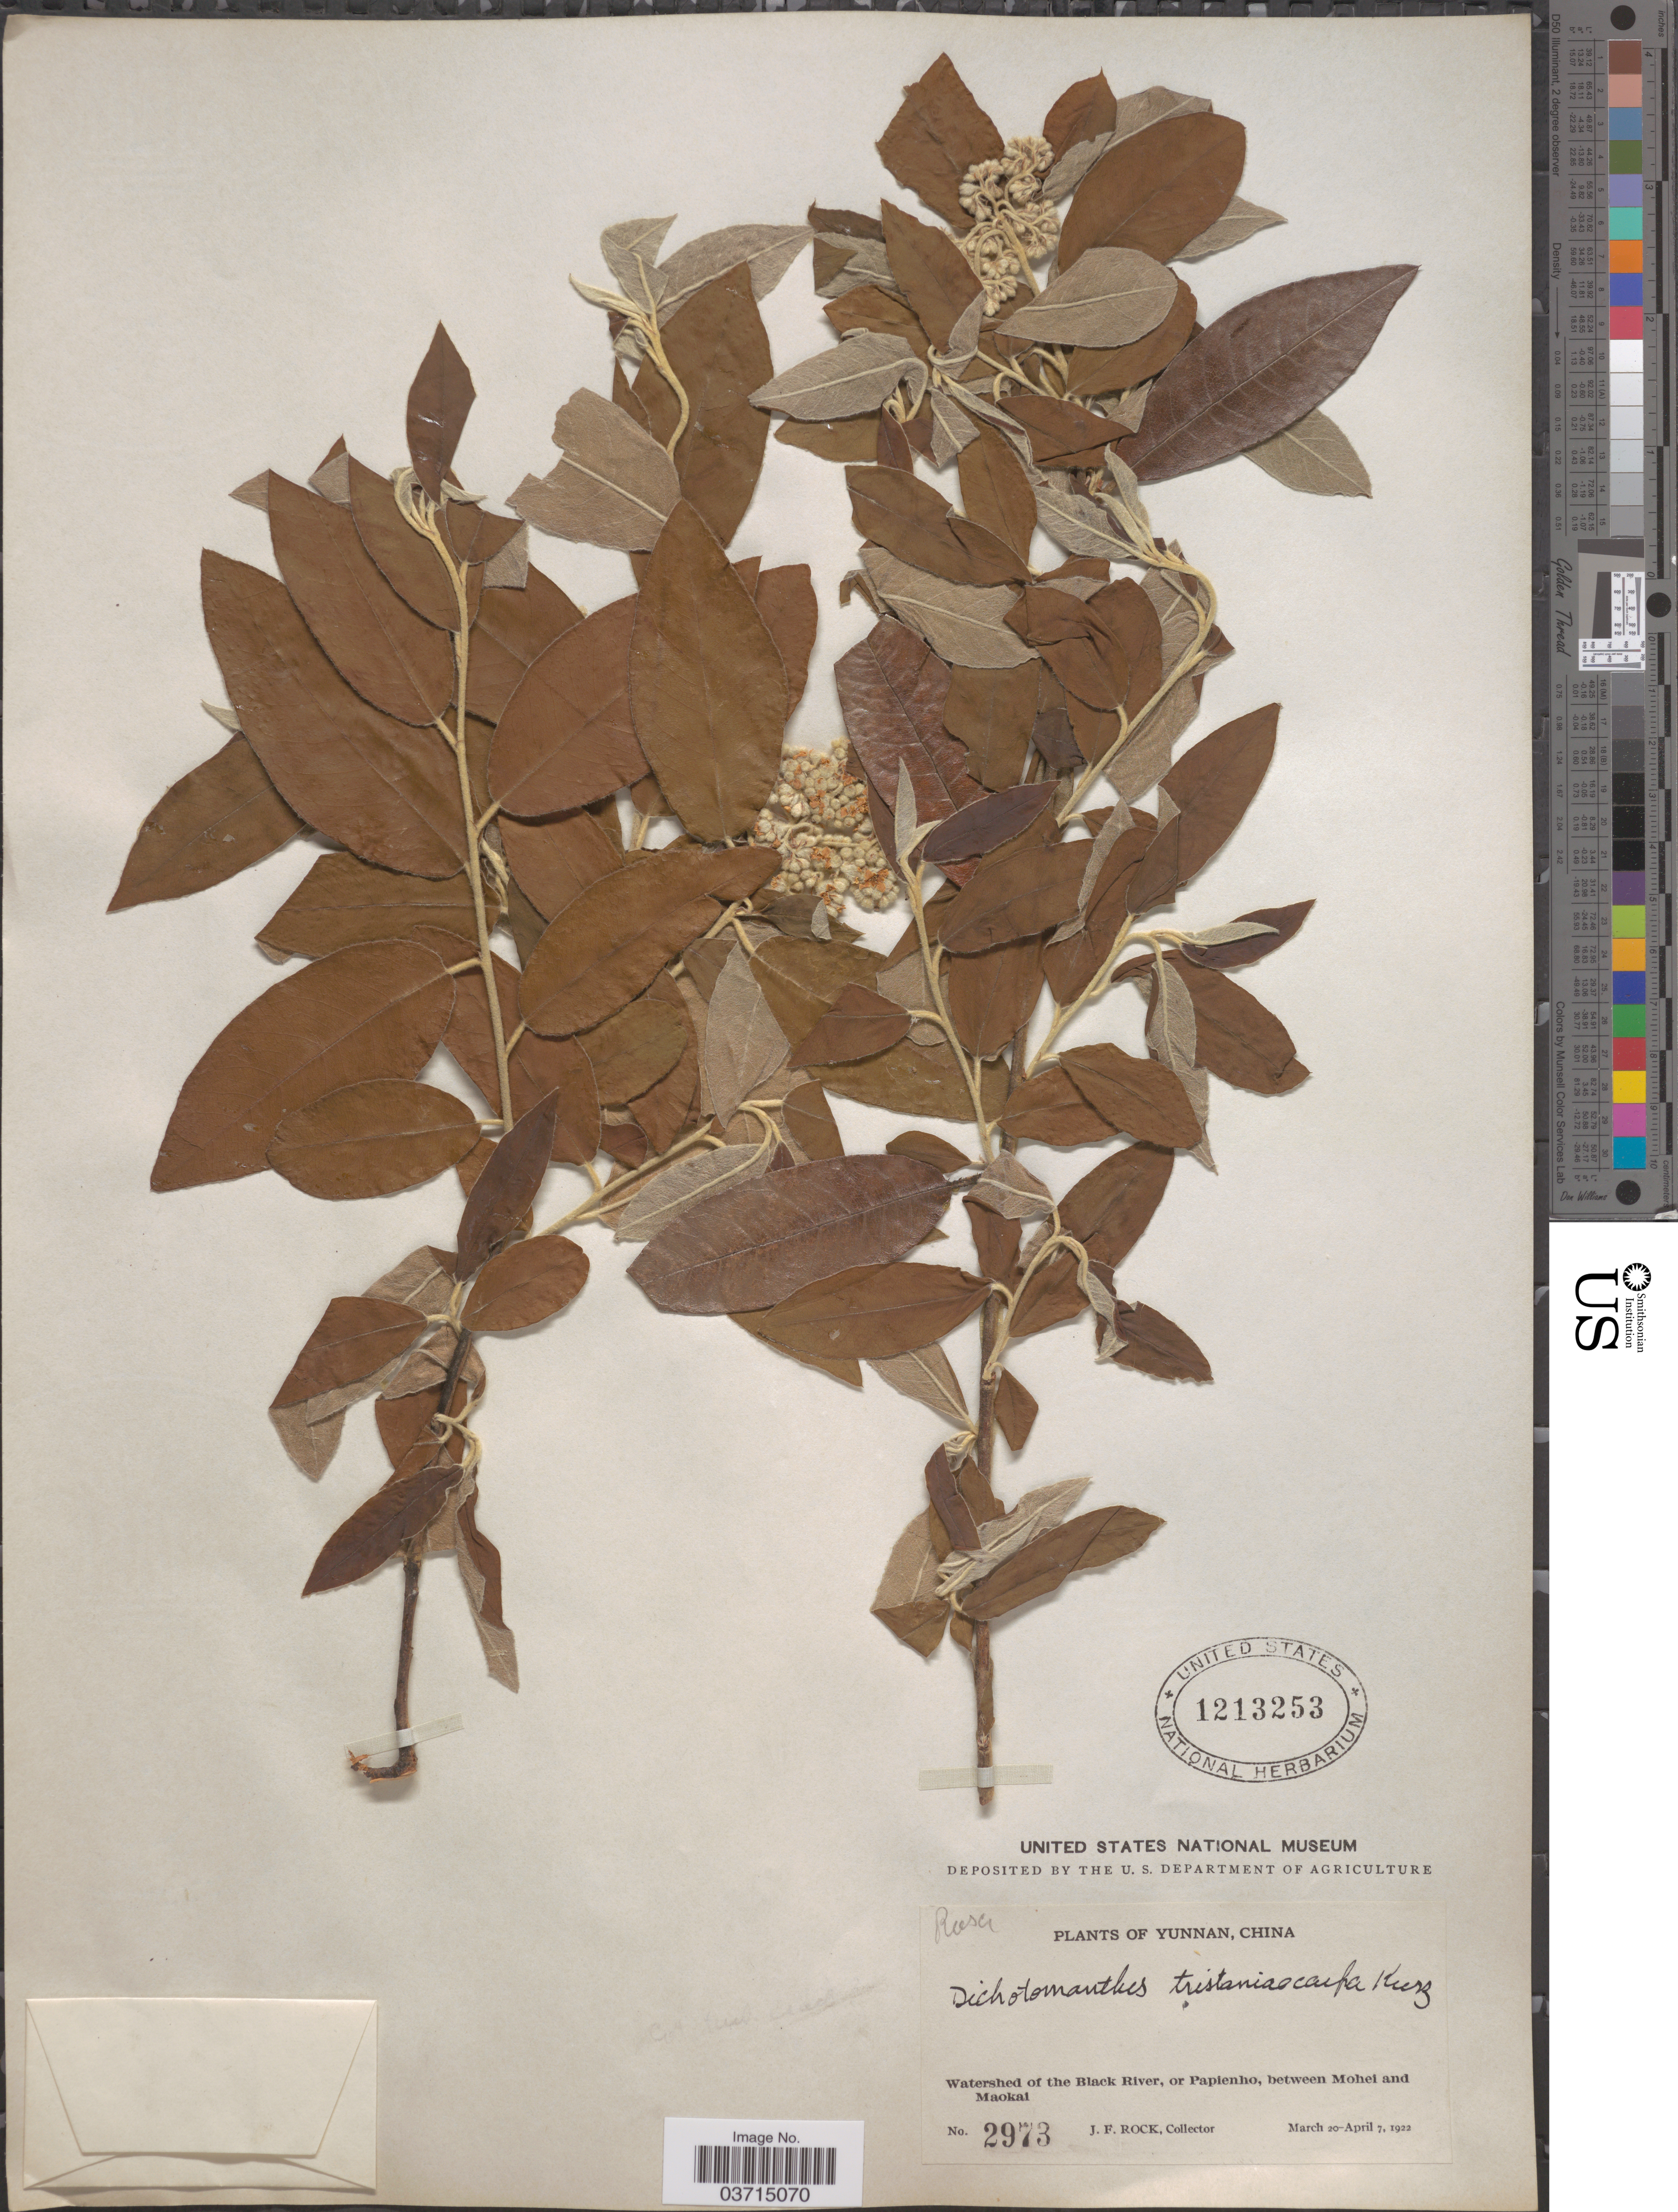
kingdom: Plantae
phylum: Tracheophyta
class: Magnoliopsida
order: Rosales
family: Rosaceae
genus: Dichotomanthes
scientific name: Dichotomanthes sp.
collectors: J. Rock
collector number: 2973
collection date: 1922-03-20/1922-04-07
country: China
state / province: Yunnan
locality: Watershed of the Black River, or Papienho, between Mohei and Maokai.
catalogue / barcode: US 1213253